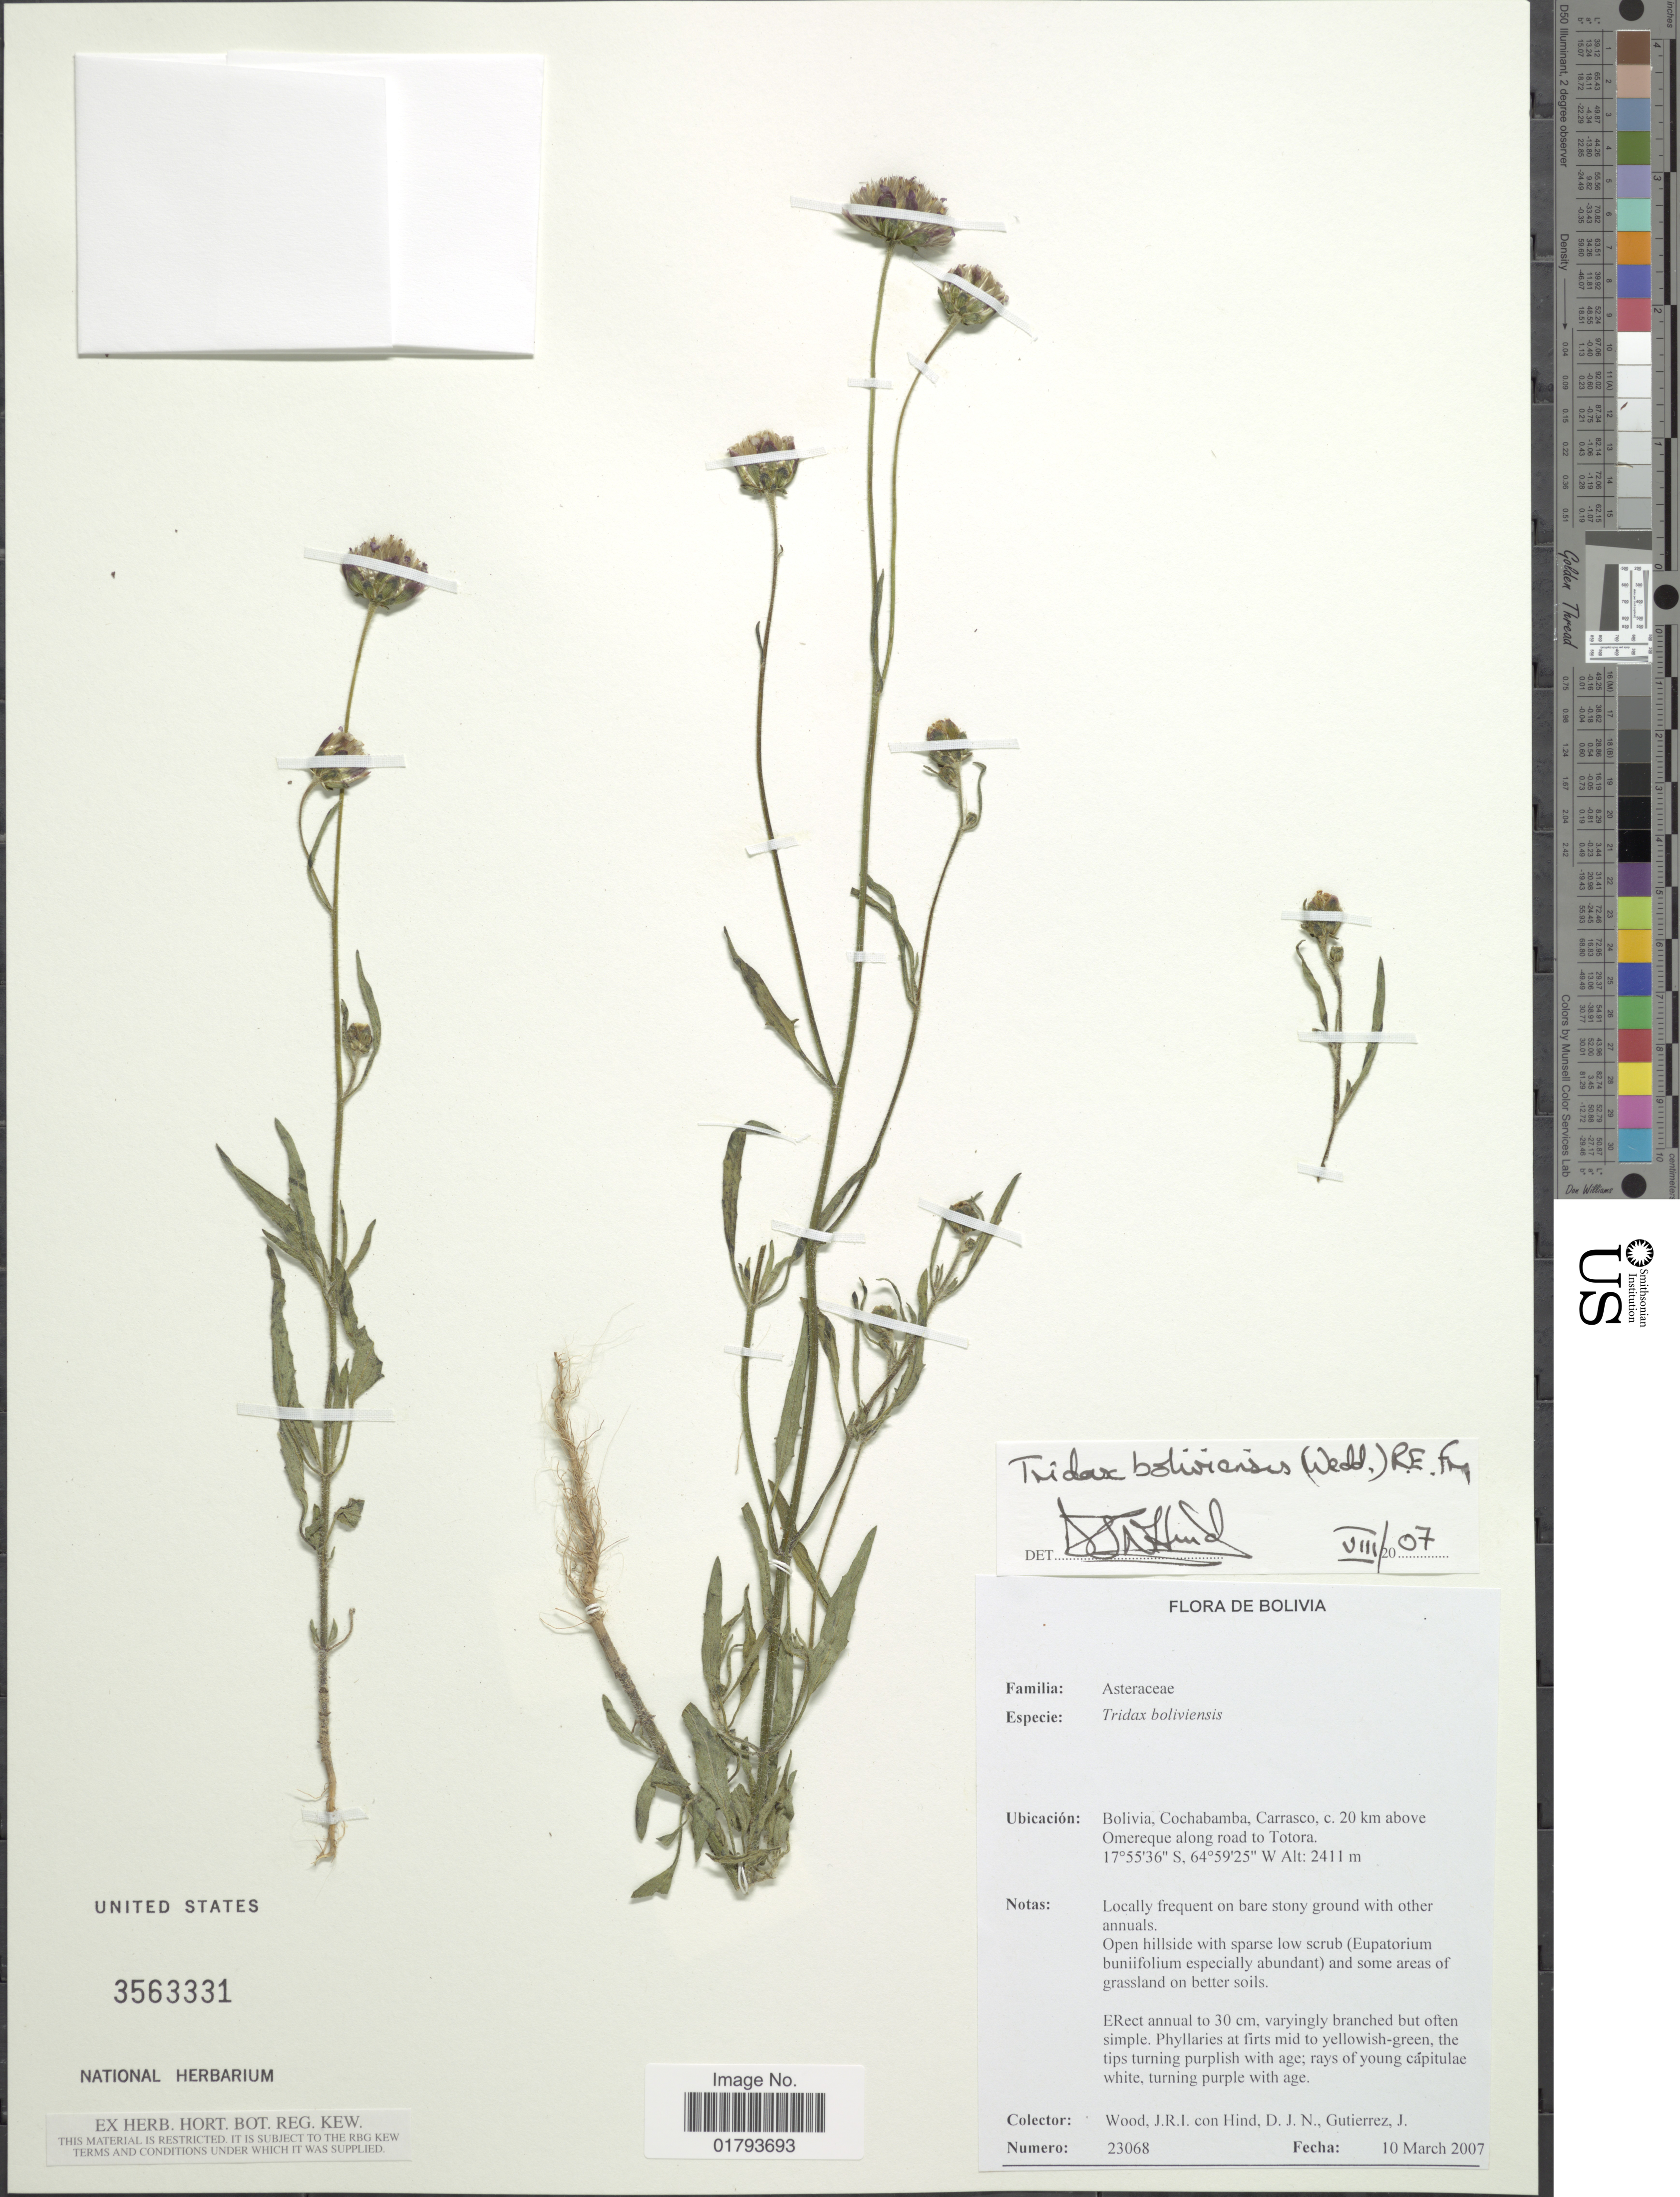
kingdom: Plantae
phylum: Tracheophyta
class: Magnoliopsida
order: Asterales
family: Asteraceae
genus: Tridax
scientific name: Tridax boliviensis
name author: (Wedd.) R.E. Fr.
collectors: J. R. I. Wood, D. J. N. Hind & J. Gutierrez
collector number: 23068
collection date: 2007-03-10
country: Bolivia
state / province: Cochabamba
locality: Carrasco, c. 20 km above Omereque along road to Totora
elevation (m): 2411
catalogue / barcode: US 3563331